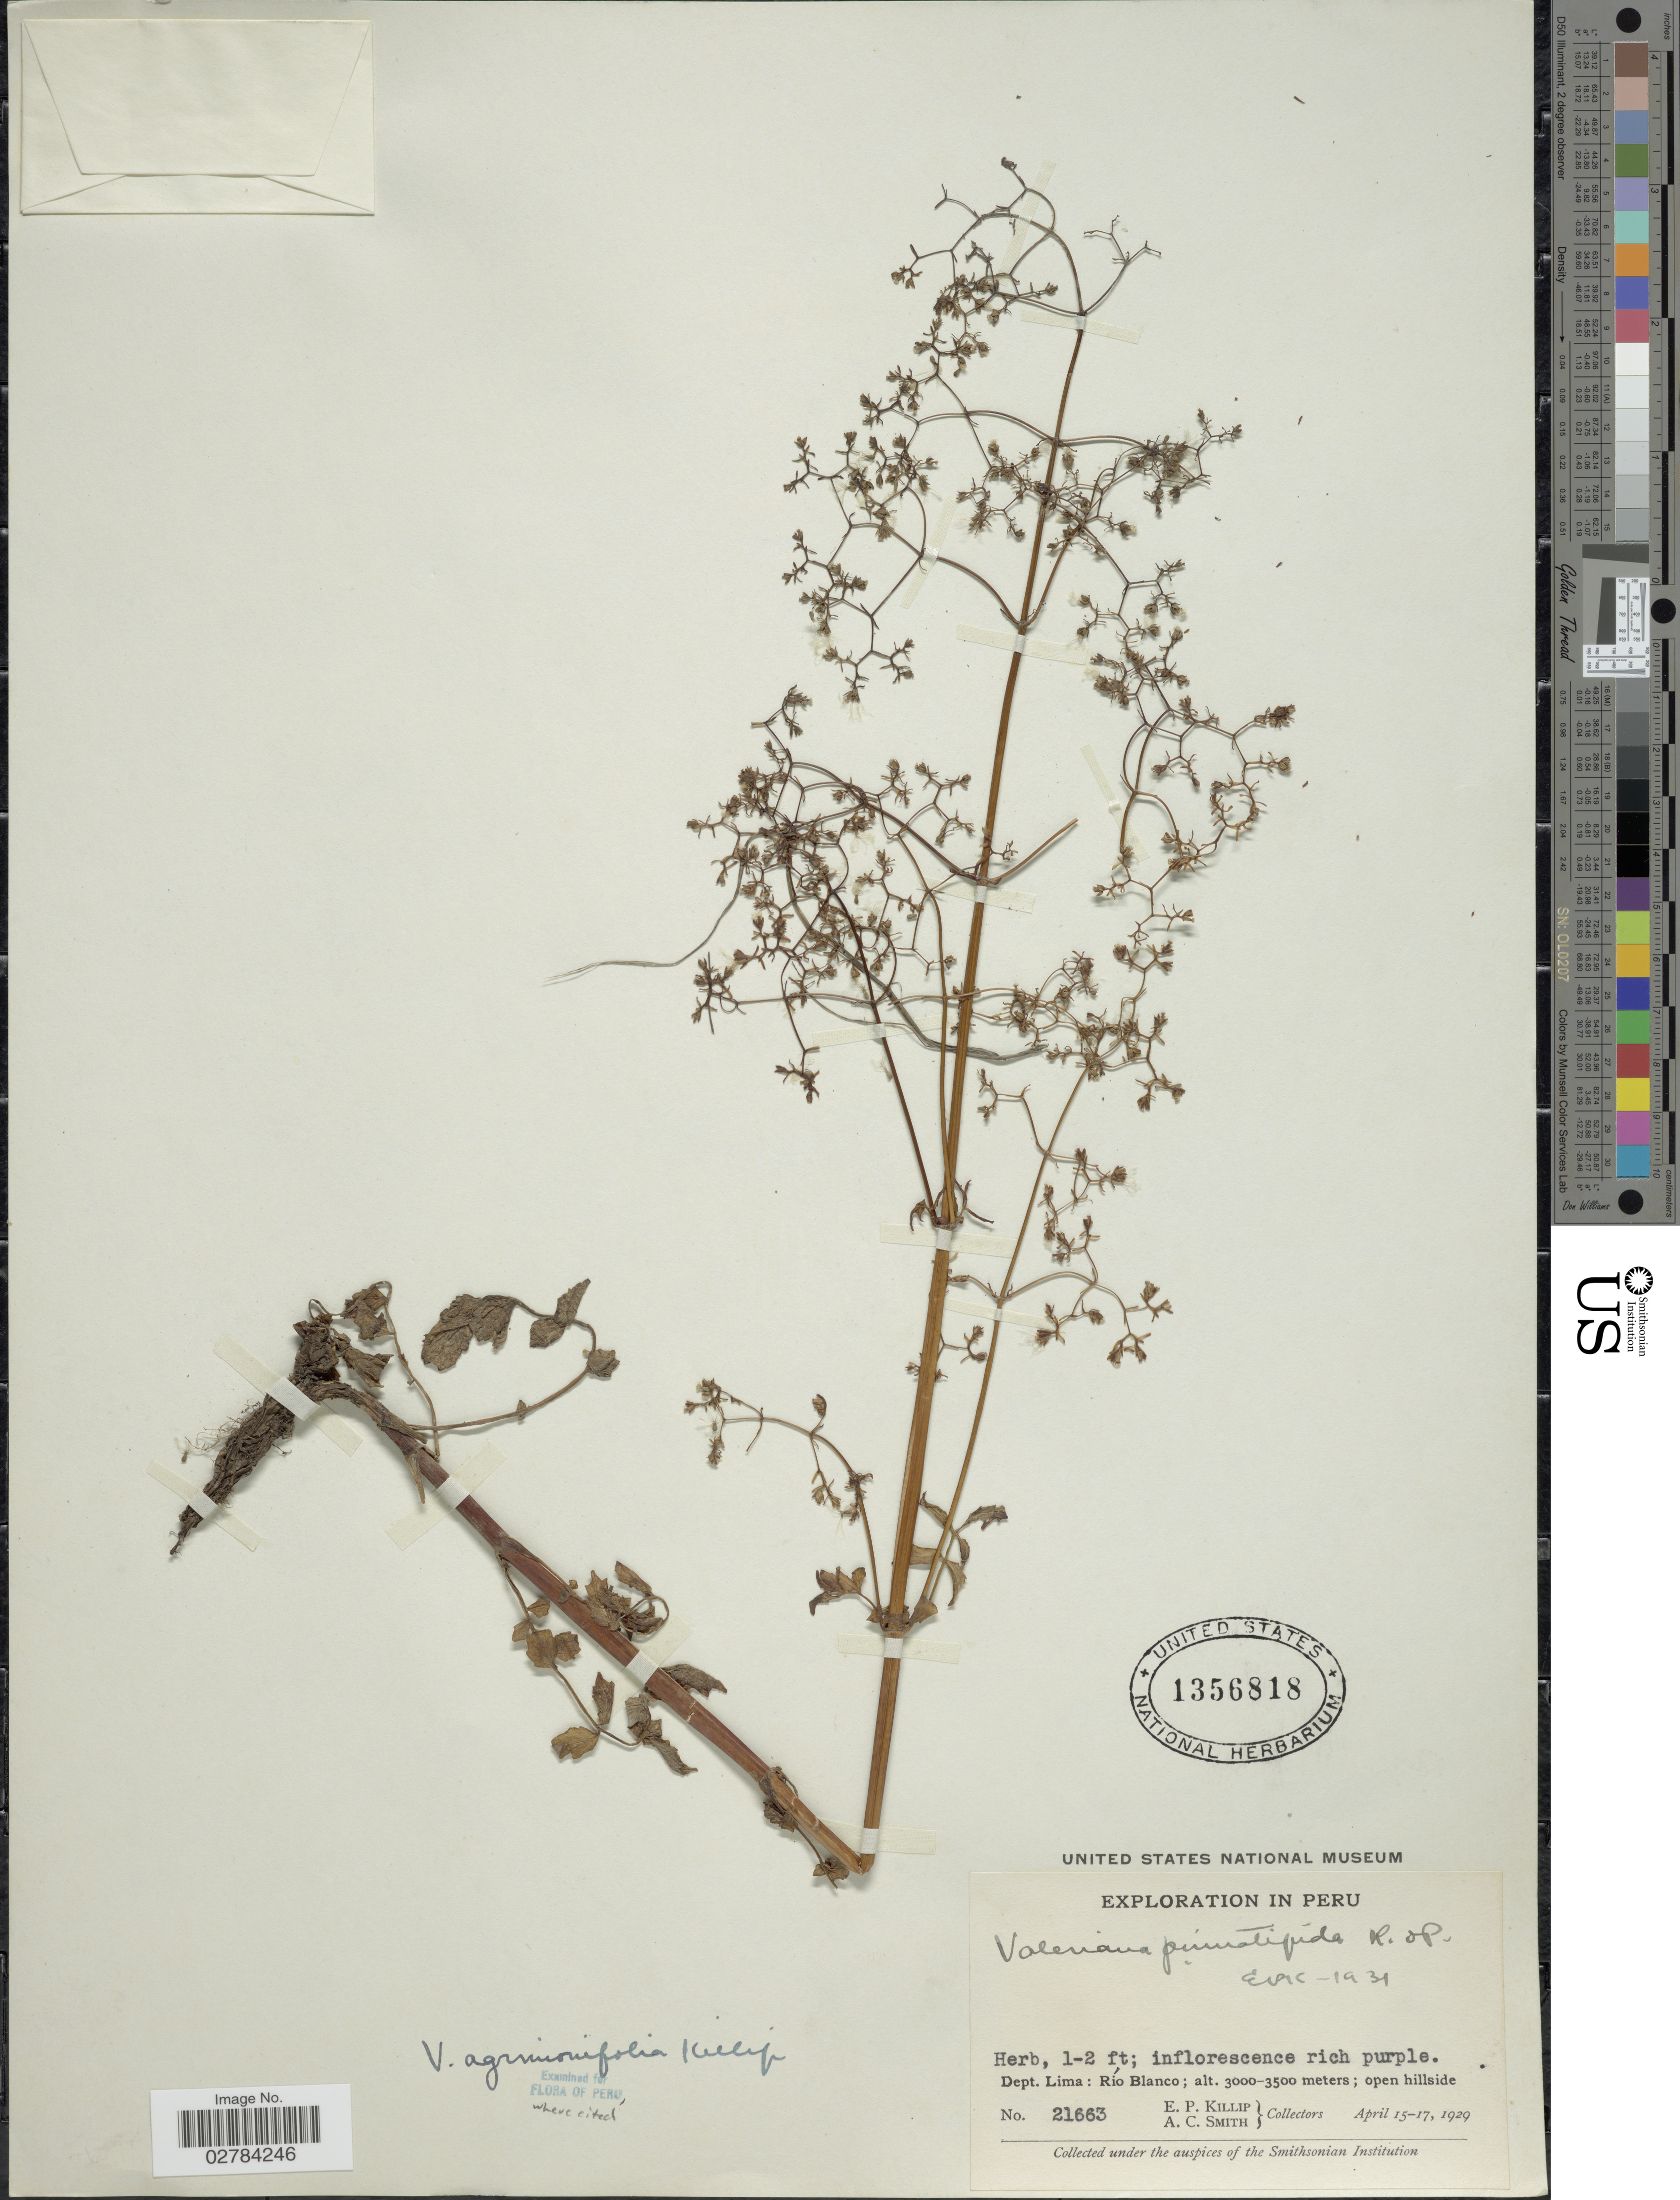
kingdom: Plantae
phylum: Tracheophyta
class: Magnoliopsida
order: Dipsacales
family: Caprifoliaceae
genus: Valeriana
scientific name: Valeriana agrimonifolia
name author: Killip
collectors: E. P. Killip & A. C. Smith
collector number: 21663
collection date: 1929-04-15/1929-04-17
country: Peru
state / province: Lima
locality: Dept. Lima: Río Blanco.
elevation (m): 3000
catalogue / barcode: US 1356818